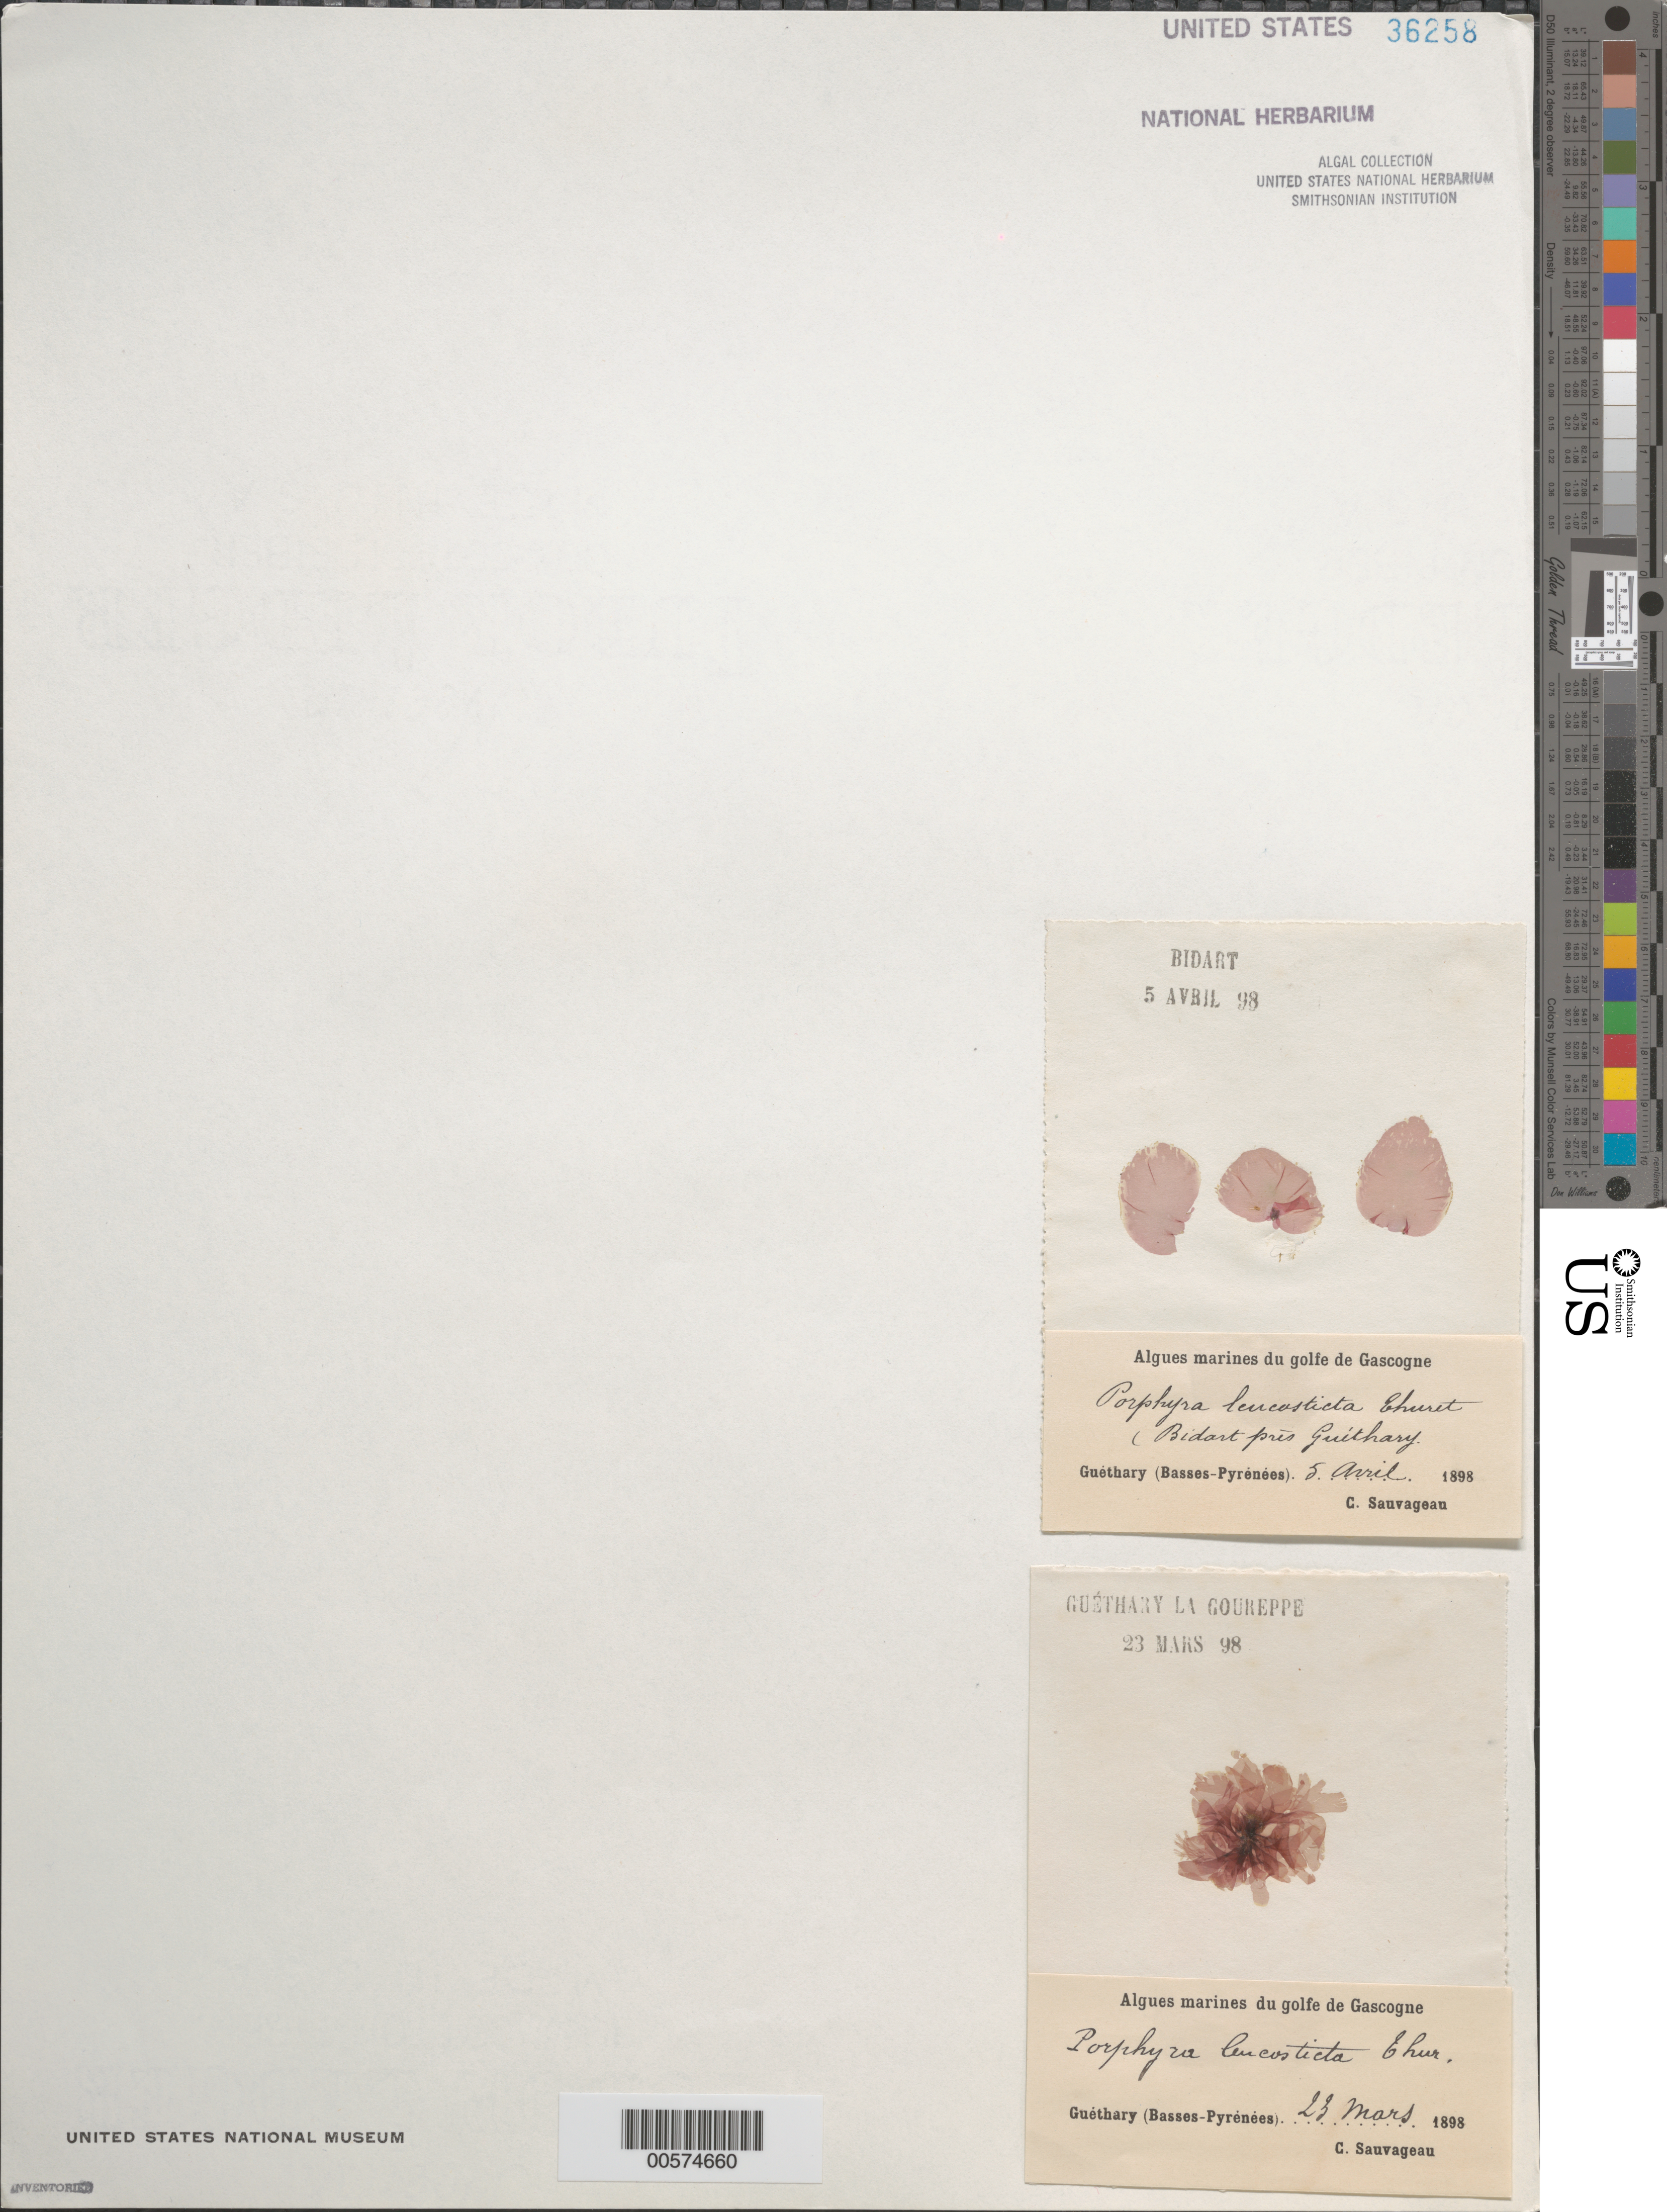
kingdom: Plantae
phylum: Rhodophyta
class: Bangiophyceae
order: Bangiales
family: Bangiaceae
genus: Pyropia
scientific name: Pyropia leucosticta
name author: (Thuret) Neefus & J. Brodie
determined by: Algae name updating Project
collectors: C. F. Sauvageau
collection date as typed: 23 Mar 1898 AND 05 Apr 1898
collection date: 1898-03-23,1898-04-05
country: France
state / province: Nouvelle-Aquitaine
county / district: Pyrénées-Atlantiques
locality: Bidart and Guethary La Goureppe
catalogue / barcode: US 36258